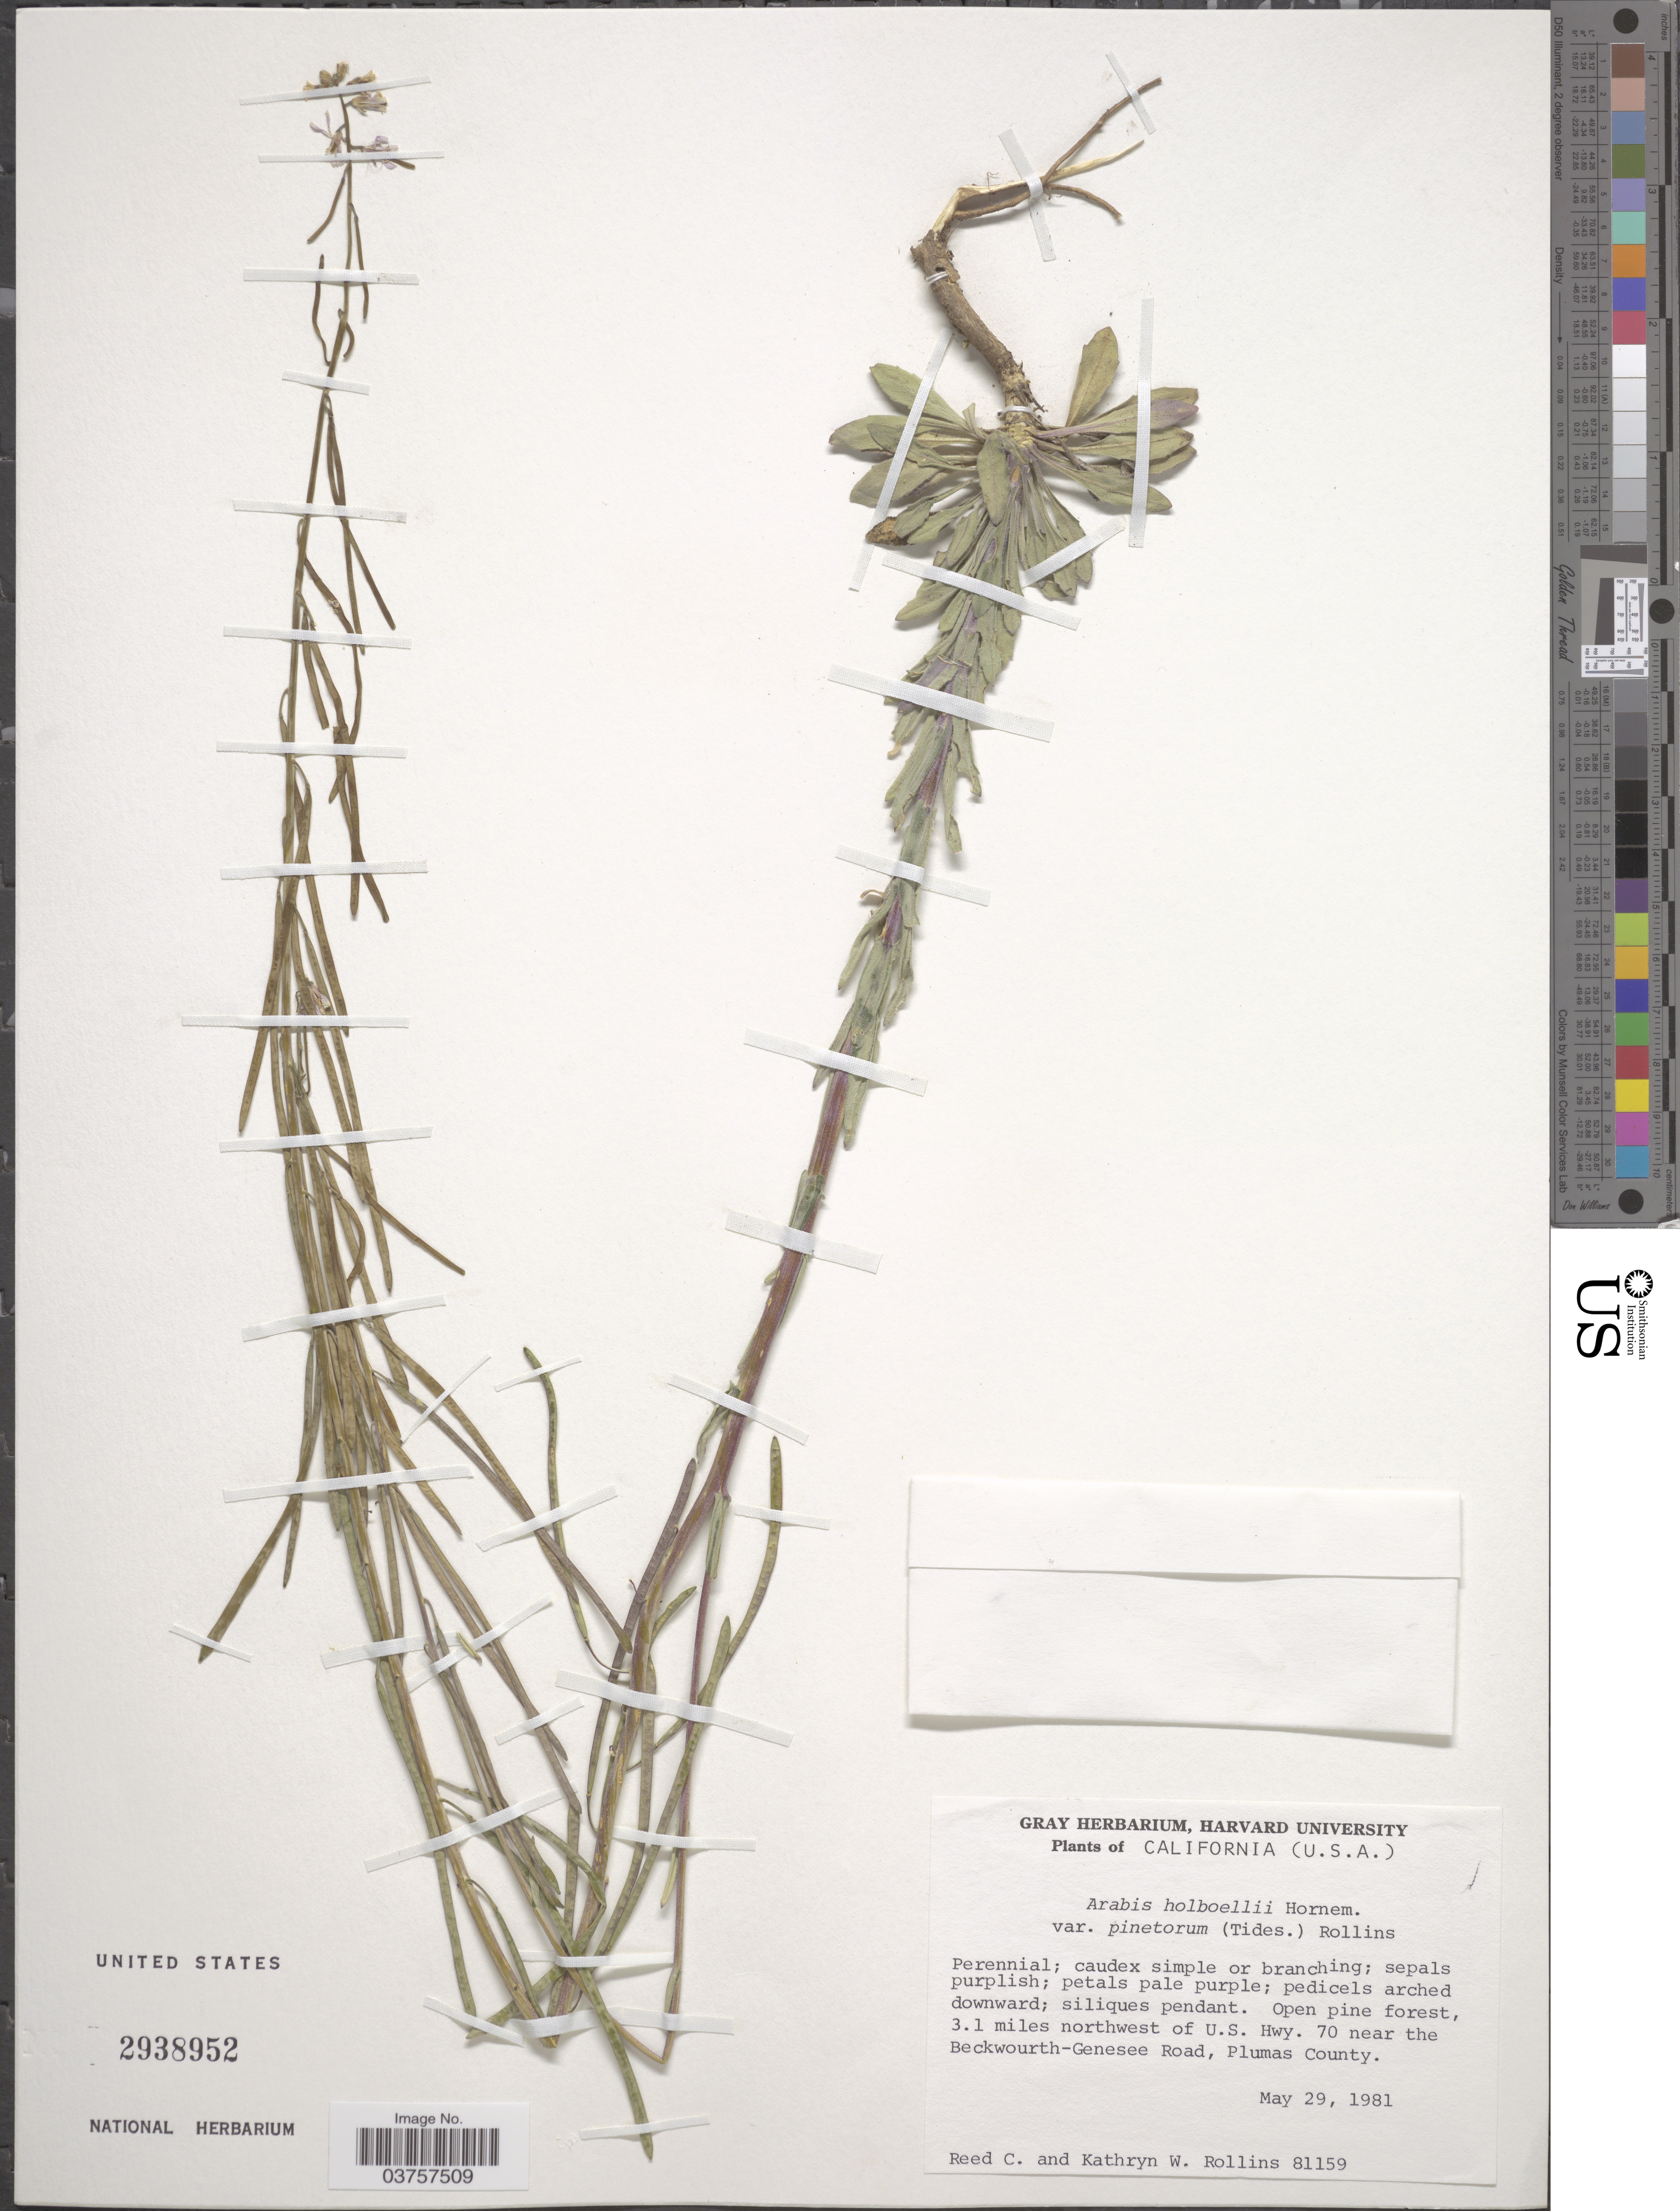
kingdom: Plantae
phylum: Tracheophyta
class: Magnoliopsida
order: Brassicales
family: Brassicaceae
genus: Arabis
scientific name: Arabis holboellii var. pinetorum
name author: (Tidestr.) Rollins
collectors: R. C. Rollins & K. W. Rollins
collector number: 81159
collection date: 1981-05-29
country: United States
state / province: California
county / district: Plumas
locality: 3.1 miles northwest of U.S. Hwy. 70 near the Beckwourth-Genesee Road, Plumas County.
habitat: open pine forest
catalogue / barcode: US 2938952